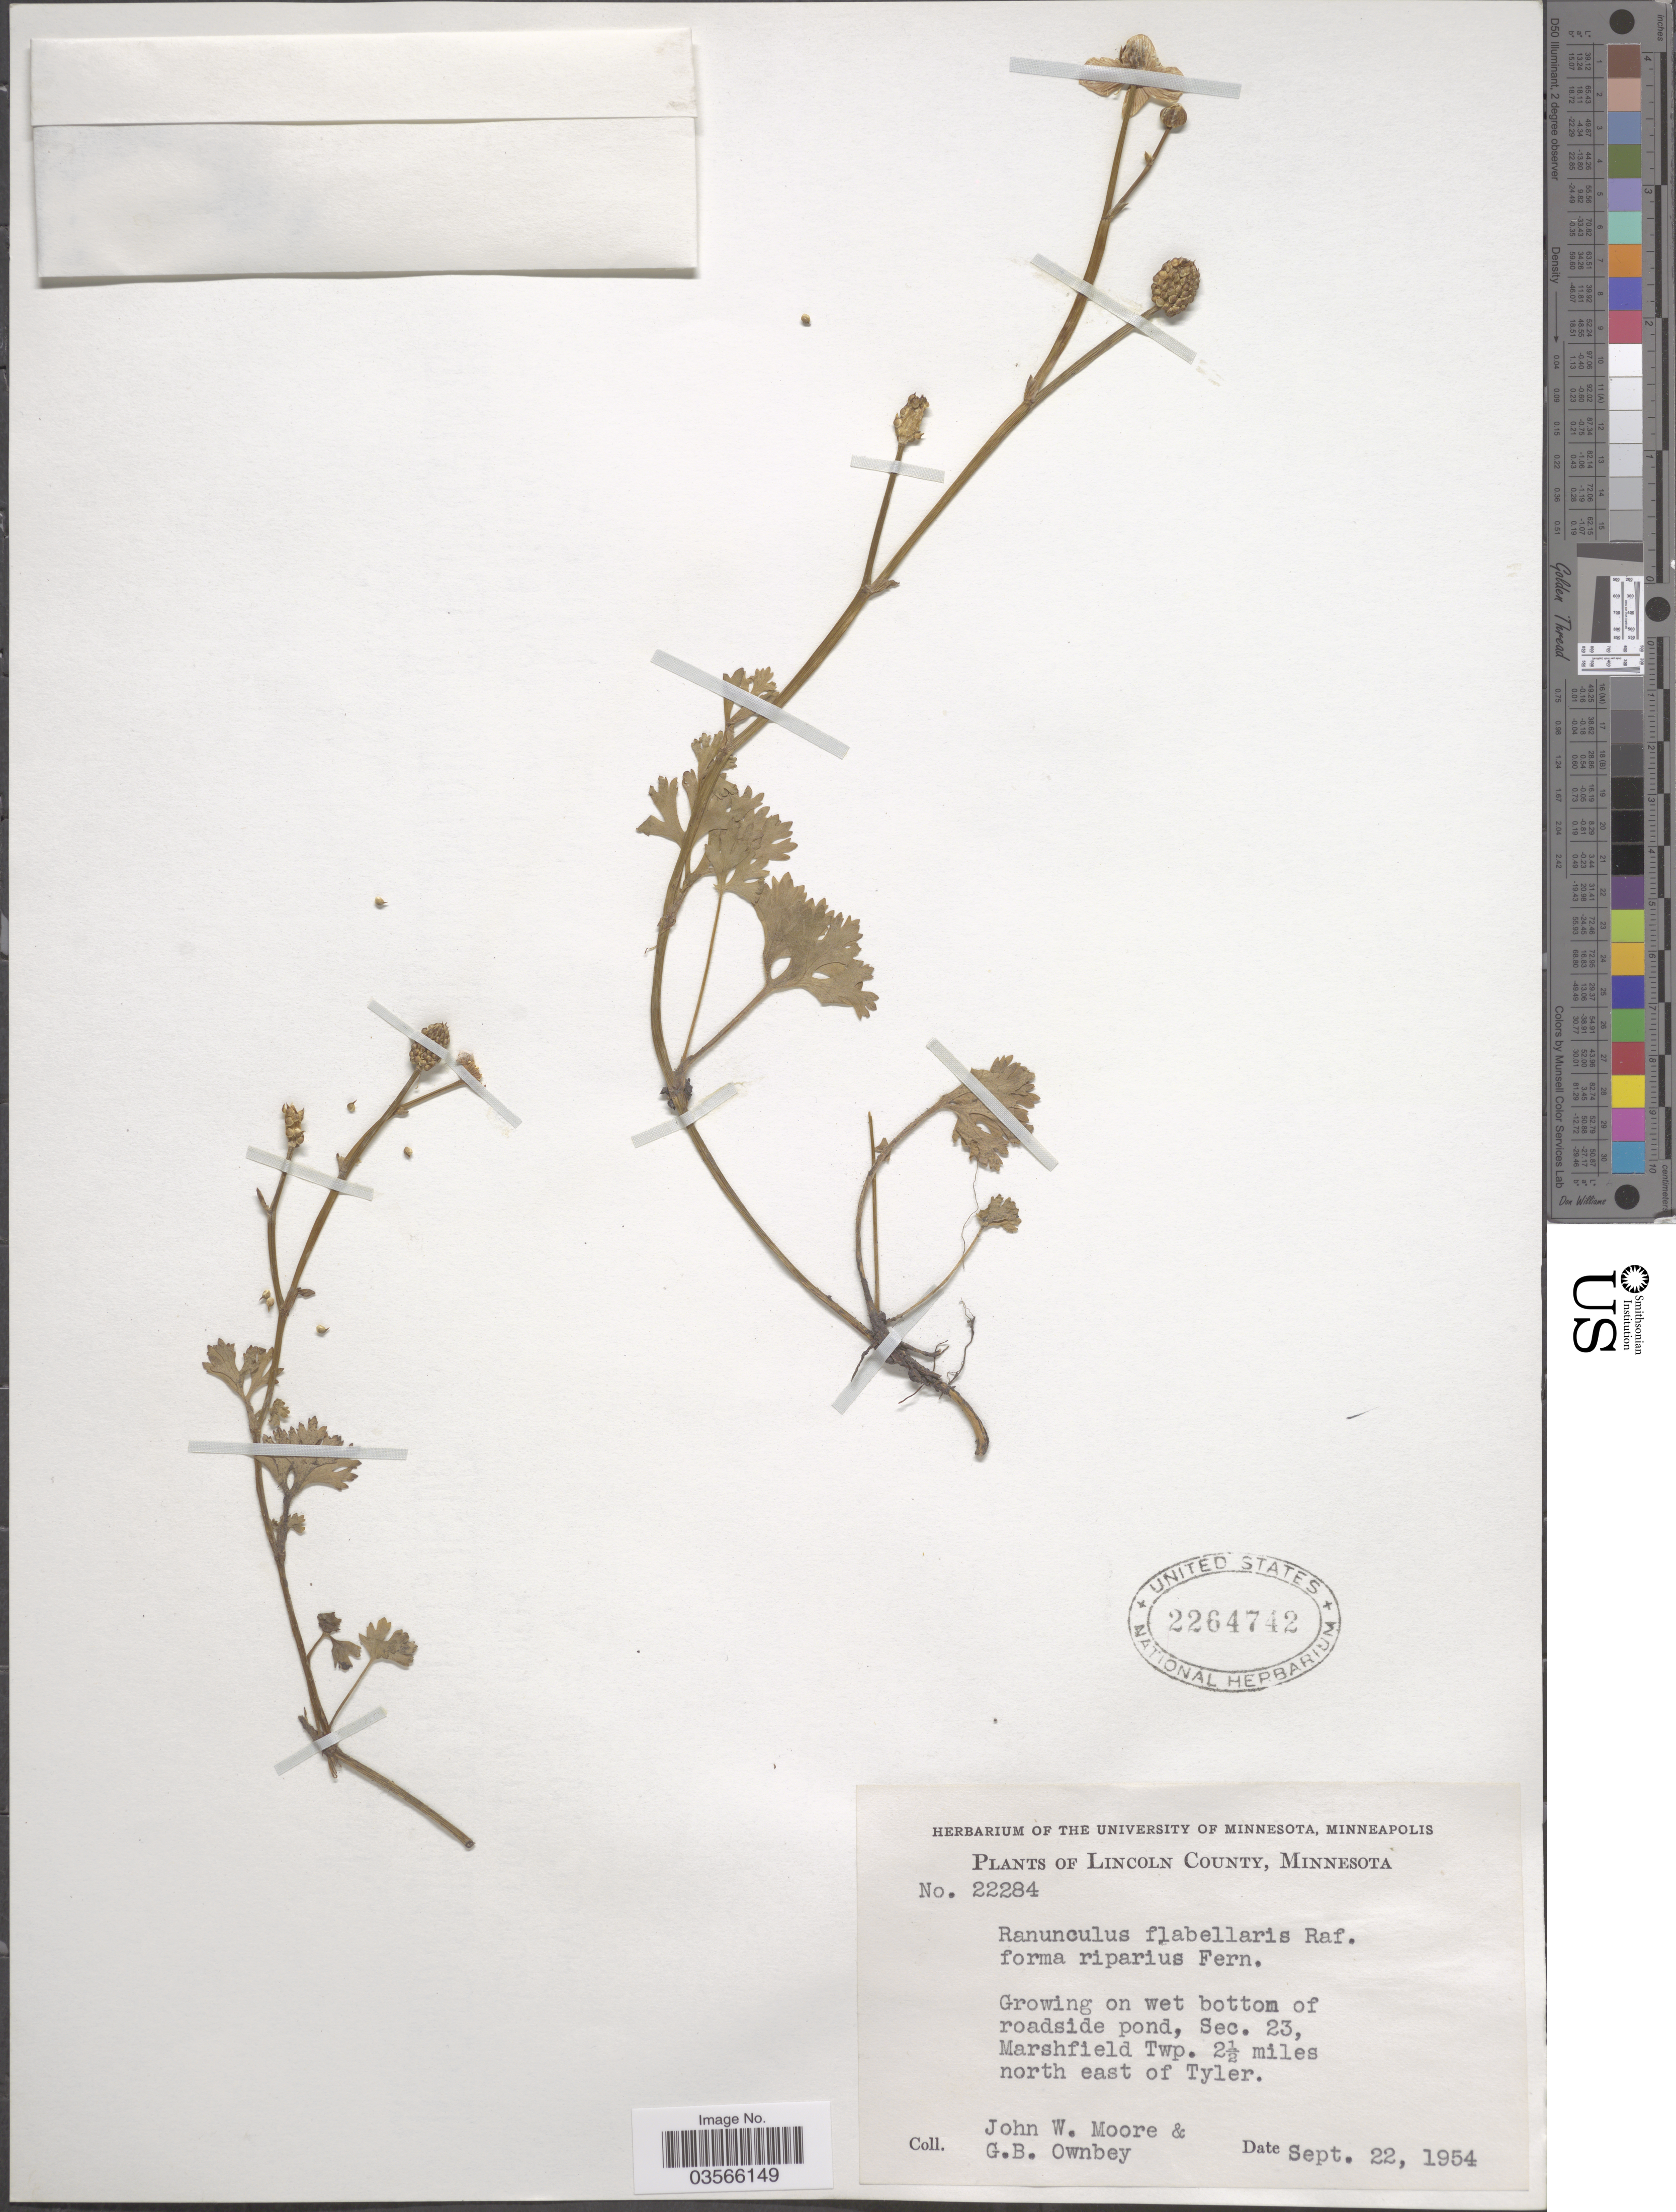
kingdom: Plantae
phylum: Tracheophyta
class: Magnoliopsida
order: Ranunculales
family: Ranunculaceae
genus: Ranunculus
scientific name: Ranunculus flabellaris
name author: Raf.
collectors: J. Moore & G. B. Ownbey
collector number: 22284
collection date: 1954-09-22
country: United States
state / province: Minnesota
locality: Lincoln County. Sec. 23, Marshfield Twp. 2½ miles north east of Tyler.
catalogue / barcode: US 2264742